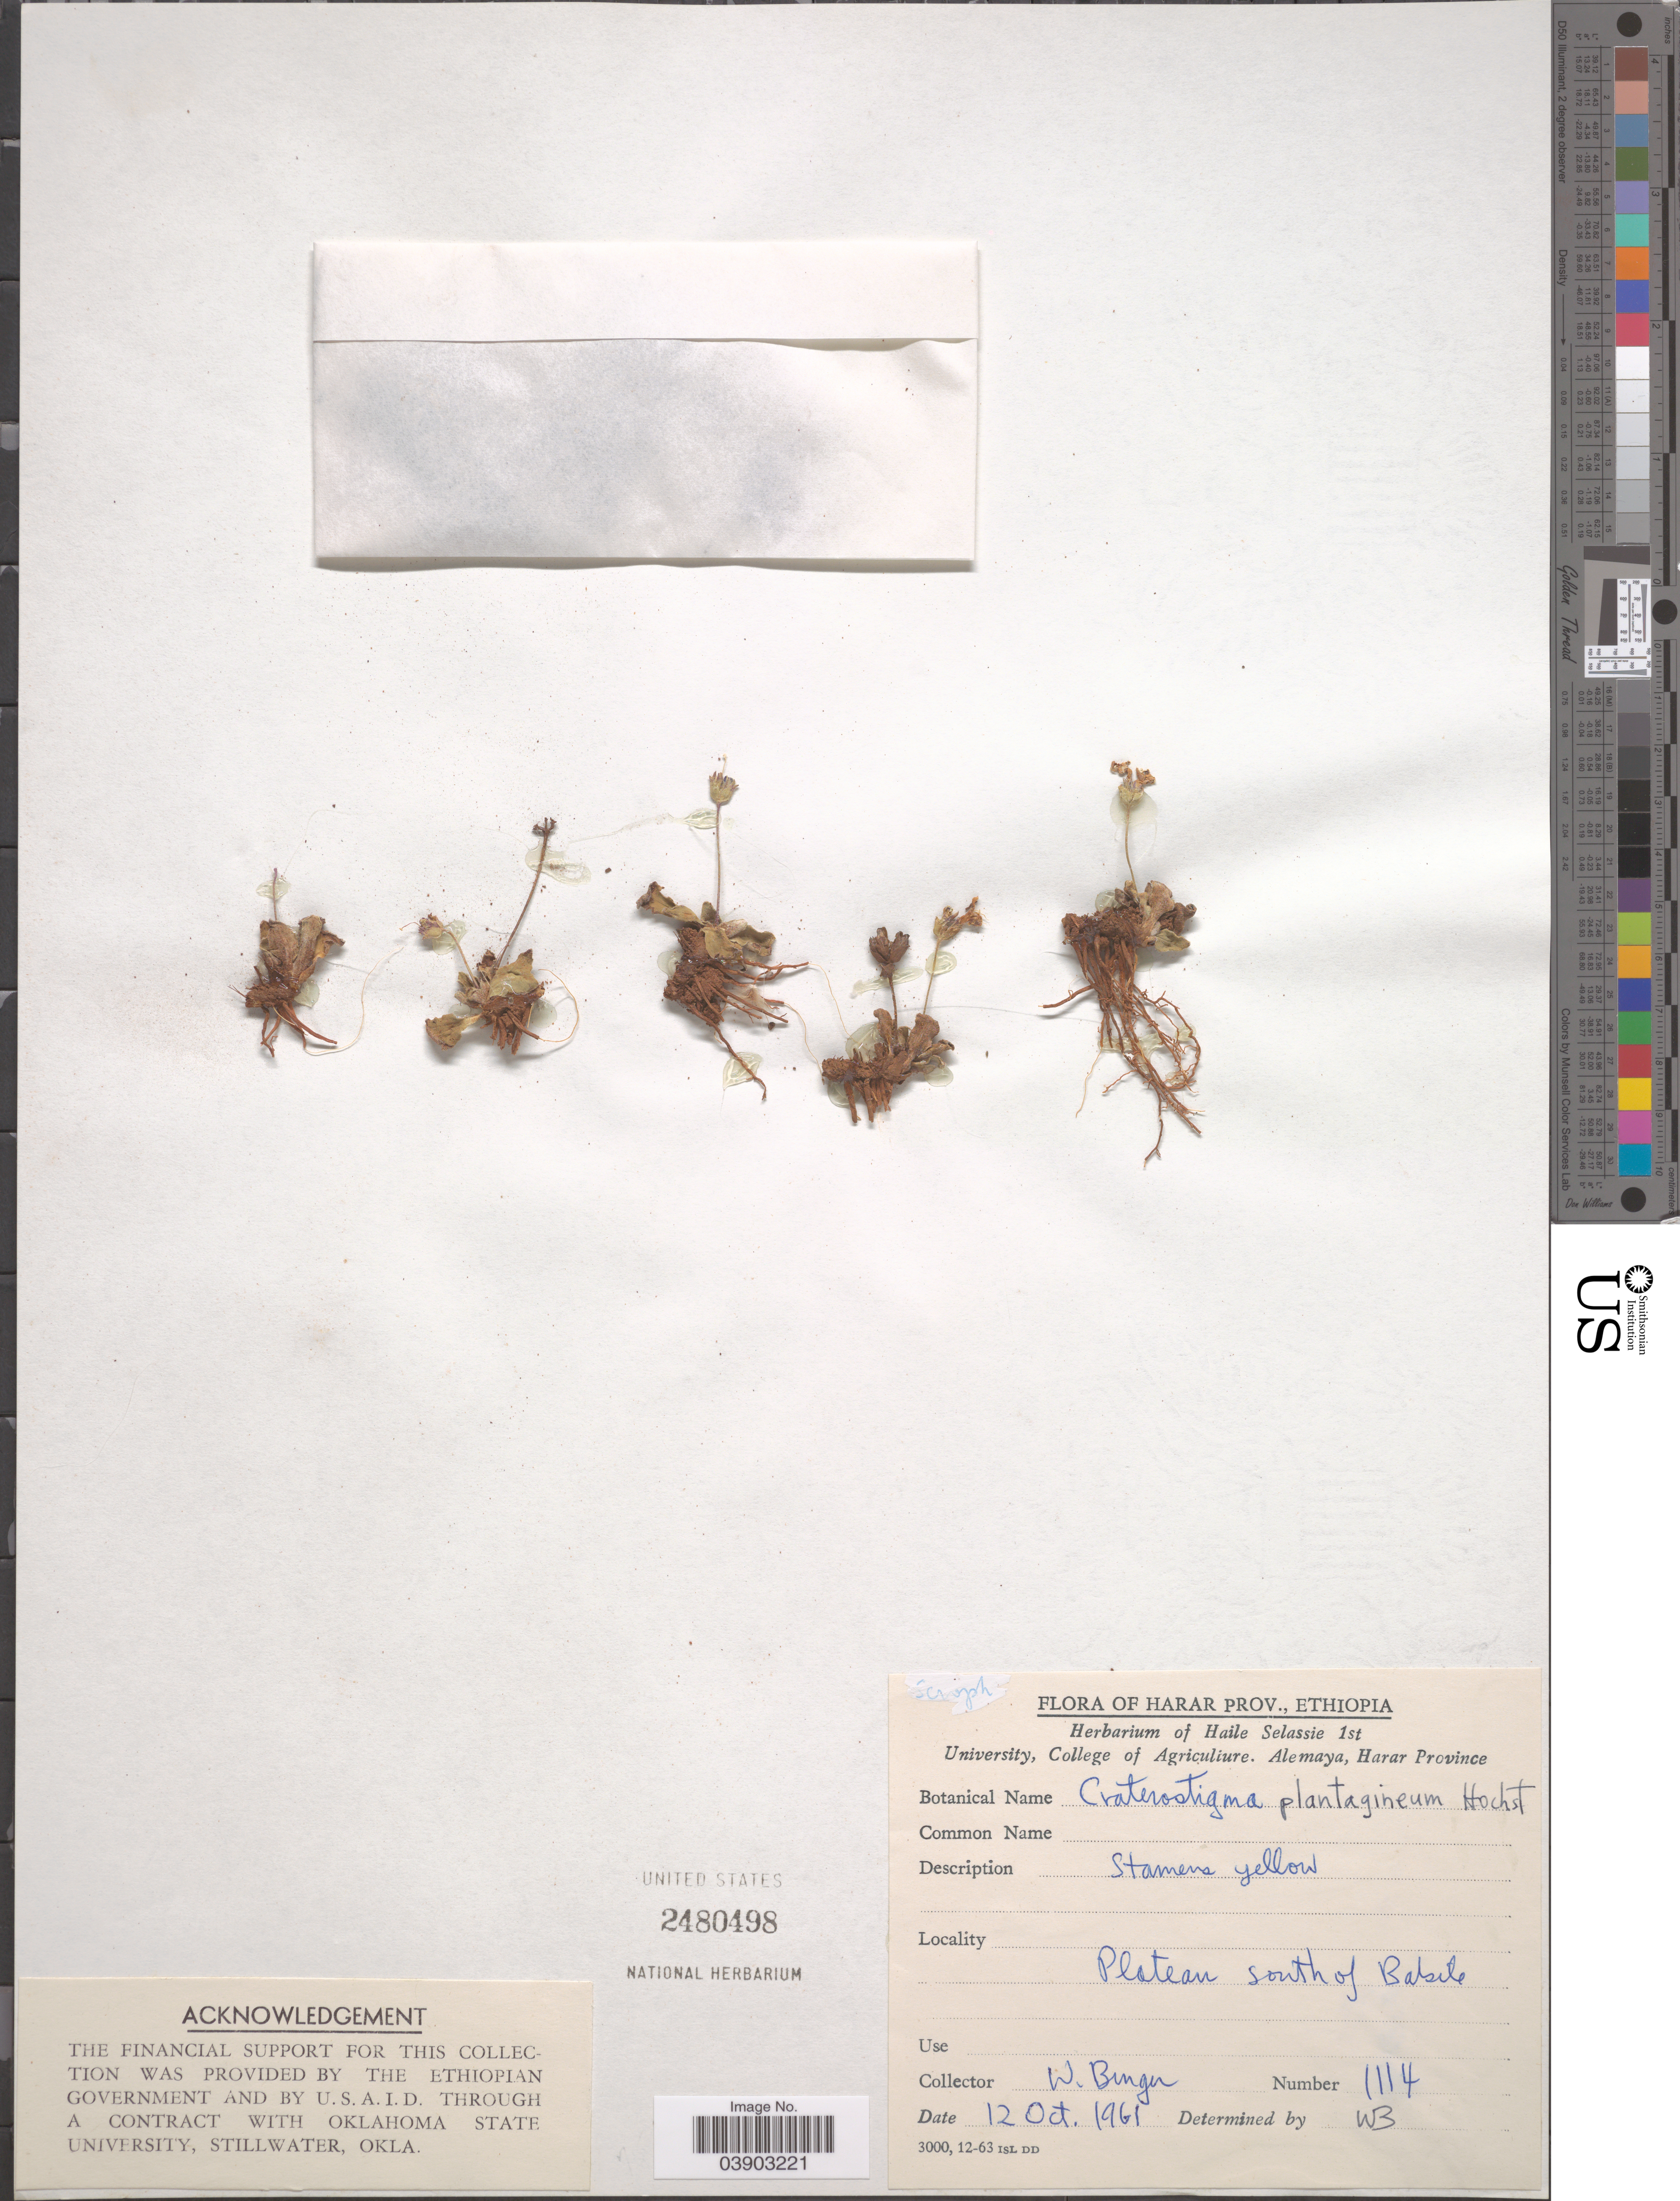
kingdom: Plantae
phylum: Tracheophyta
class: Magnoliopsida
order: Lamiales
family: Linderniaceae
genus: Craterostigma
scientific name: Craterostigma plantagineum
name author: Hochst.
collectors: W. Burger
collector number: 1114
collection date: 1961-10-12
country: Ethiopia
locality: Harar Prov. Plateau South of Babile.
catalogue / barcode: US 2480498